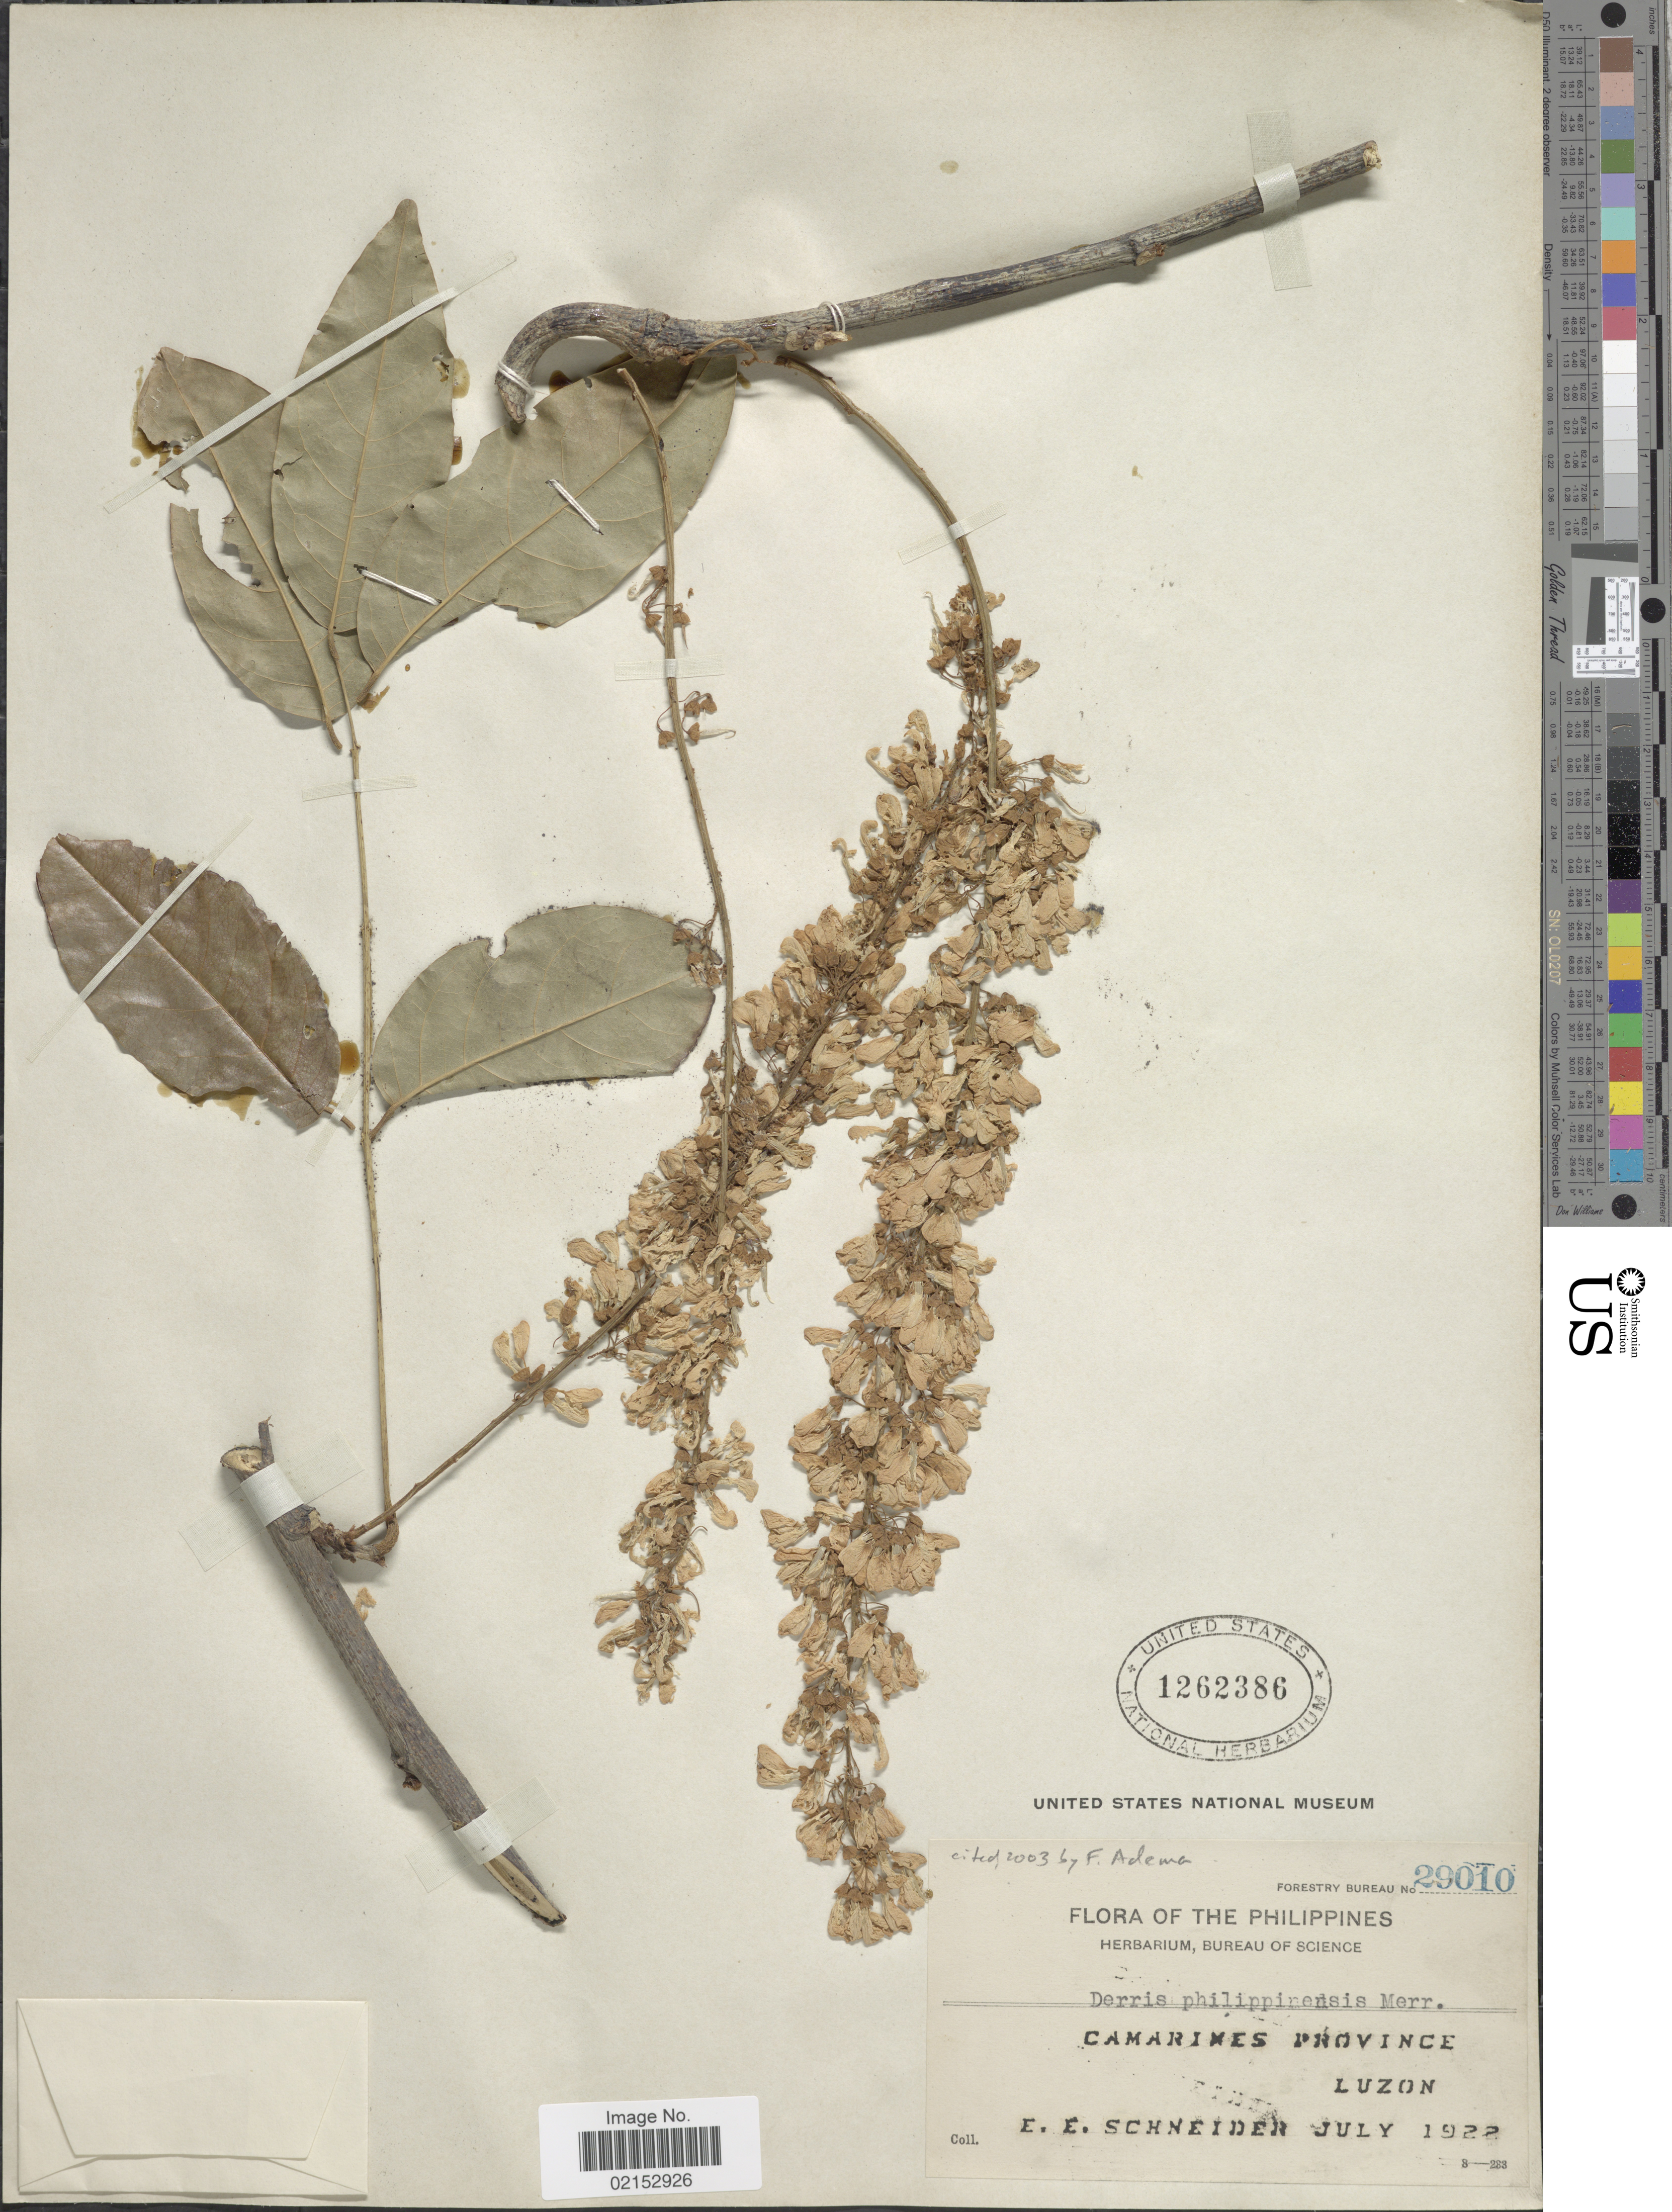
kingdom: Plantae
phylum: Tracheophyta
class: Magnoliopsida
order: Fabales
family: Fabaceae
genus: Brachypterum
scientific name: Brachypterum philippinense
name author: (Merr.) Adema & Sirich.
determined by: Strong, Mark T., (BOT), Smithsonian Institution - National Museum of Natural History (UNITED STATES)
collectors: E. E. Schneider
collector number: Forestry Bureau 29010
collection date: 1922-07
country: Philippines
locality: Camarines Province, Luzon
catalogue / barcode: US 1262386